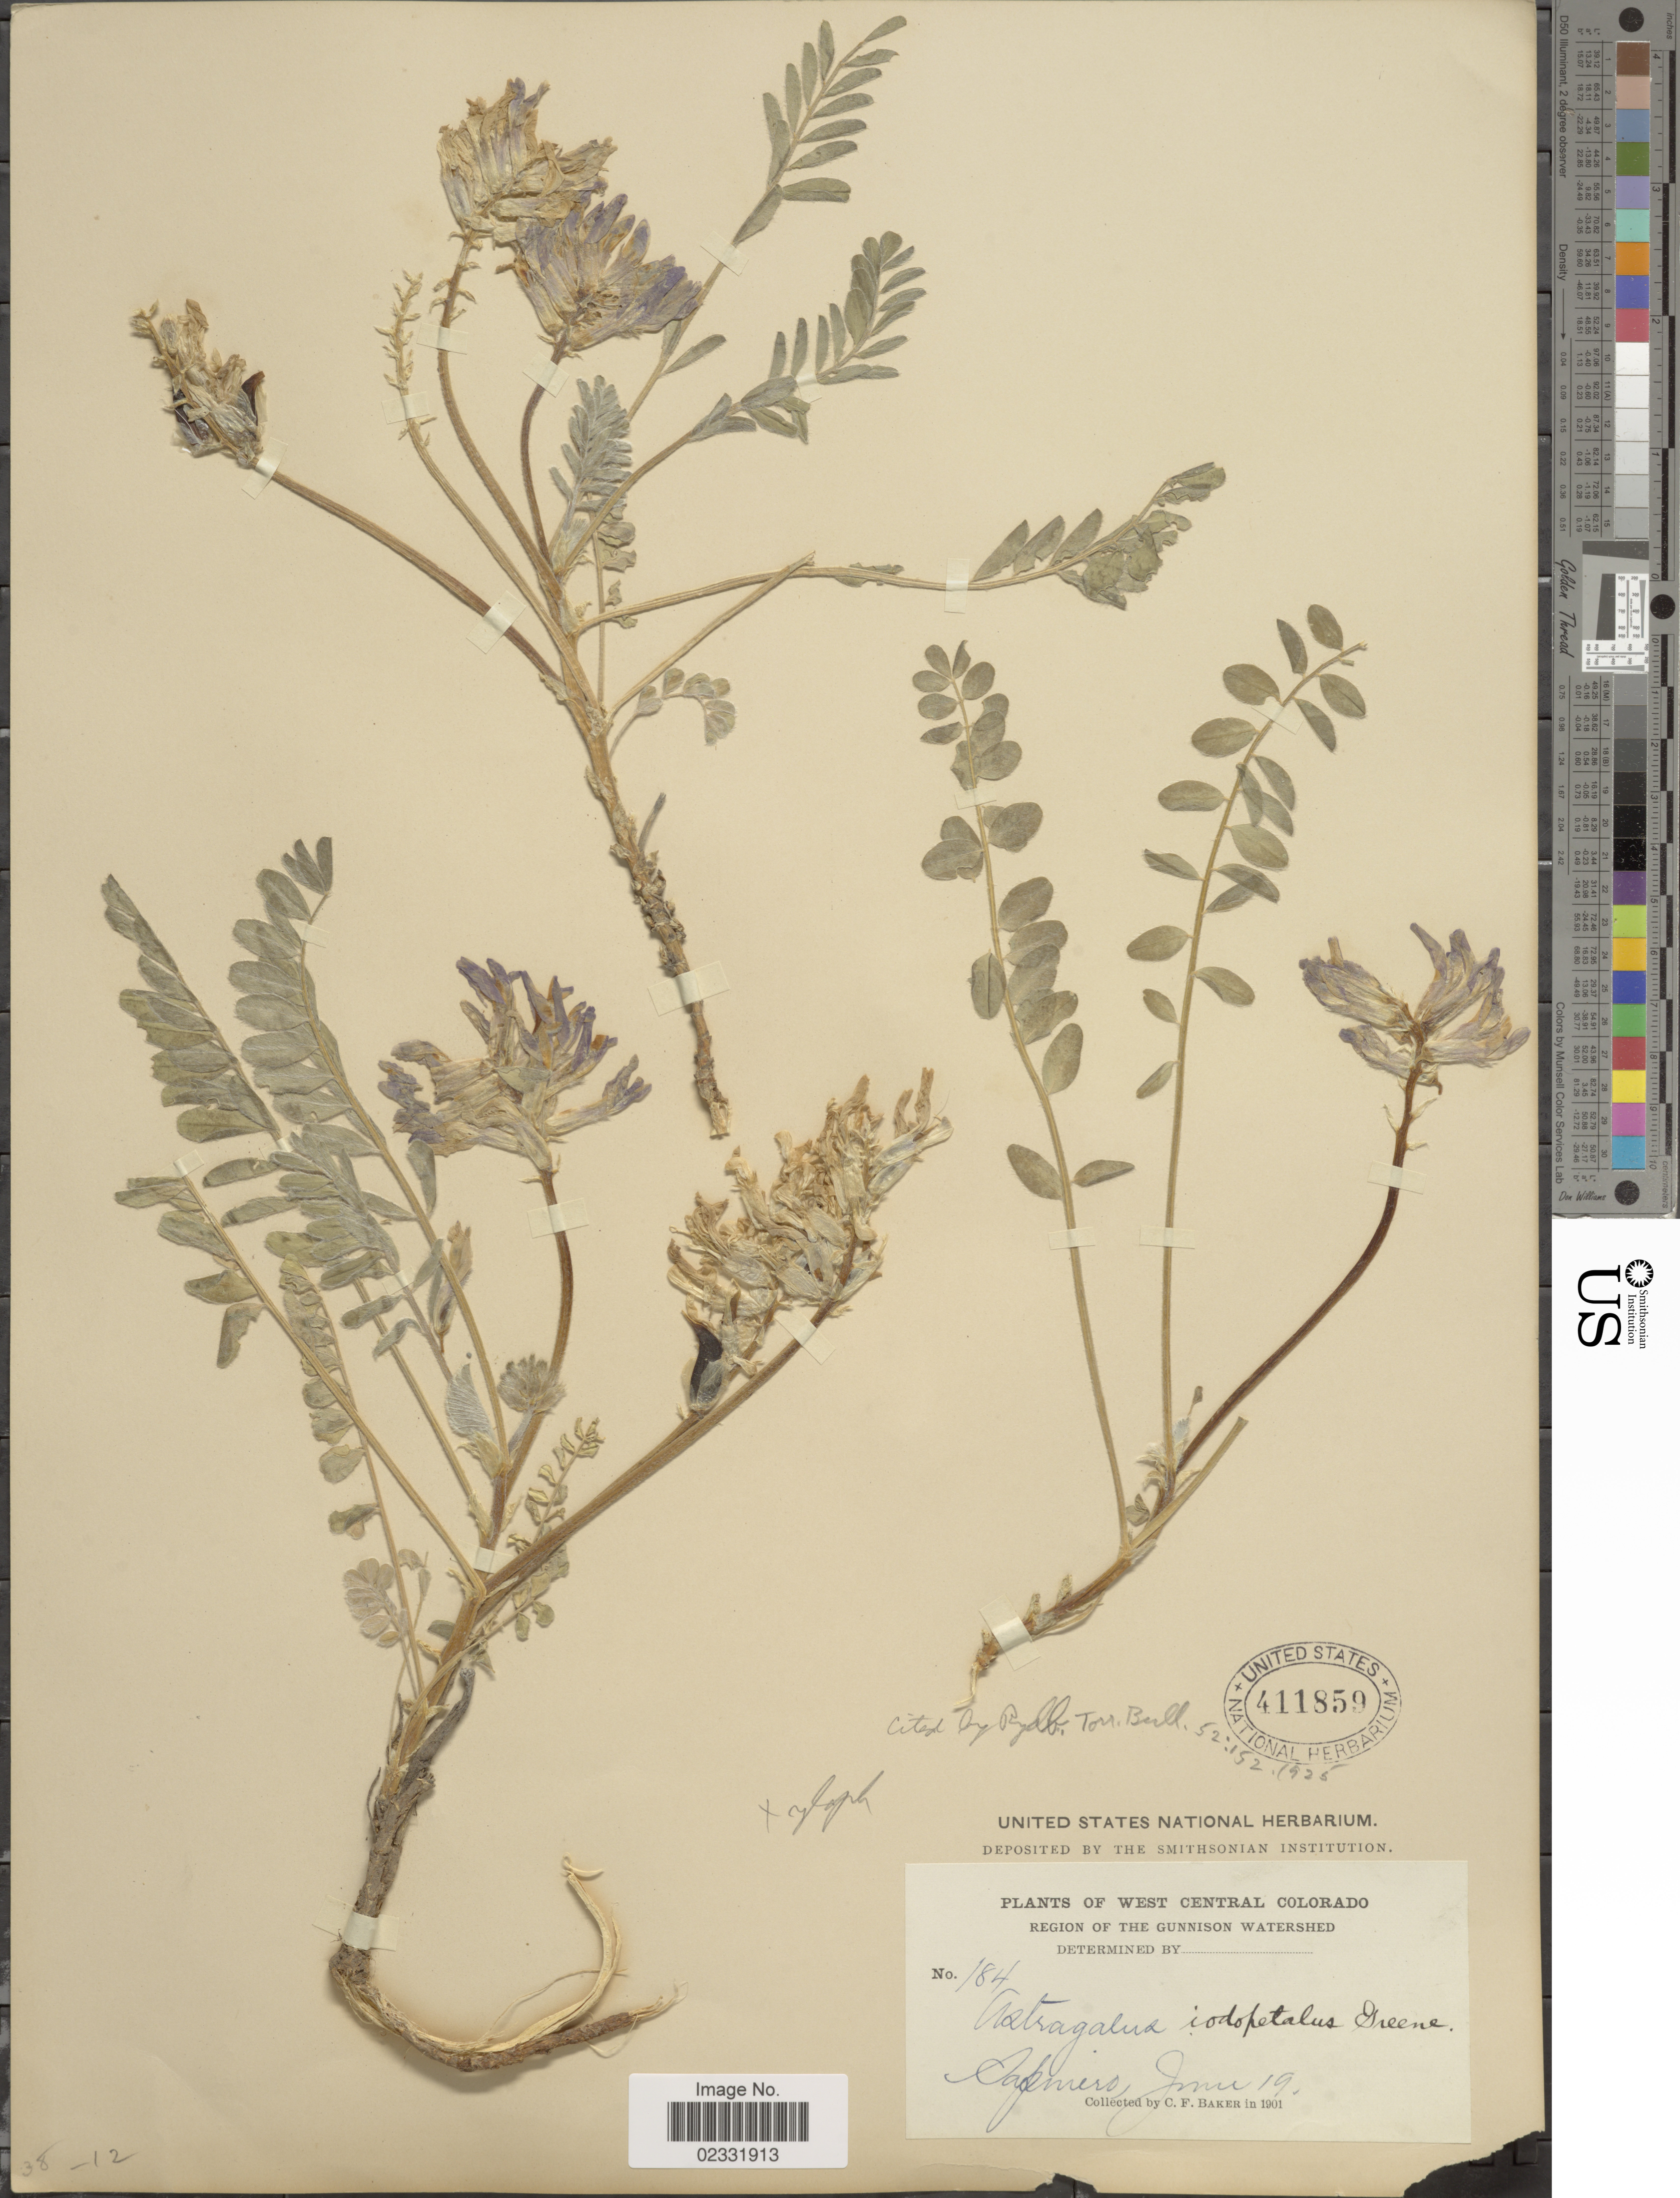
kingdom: Plantae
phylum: Tracheophyta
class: Magnoliopsida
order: Fabales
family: Fabaceae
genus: Astragalus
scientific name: Astragalus iodopetalus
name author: (Rydb.) Barneby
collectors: C. F. Baker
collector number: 184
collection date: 1901-06-19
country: United States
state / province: Colorado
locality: West Central Colorado, Region of the Gunnison Watershed, Sapinero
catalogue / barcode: US 411859